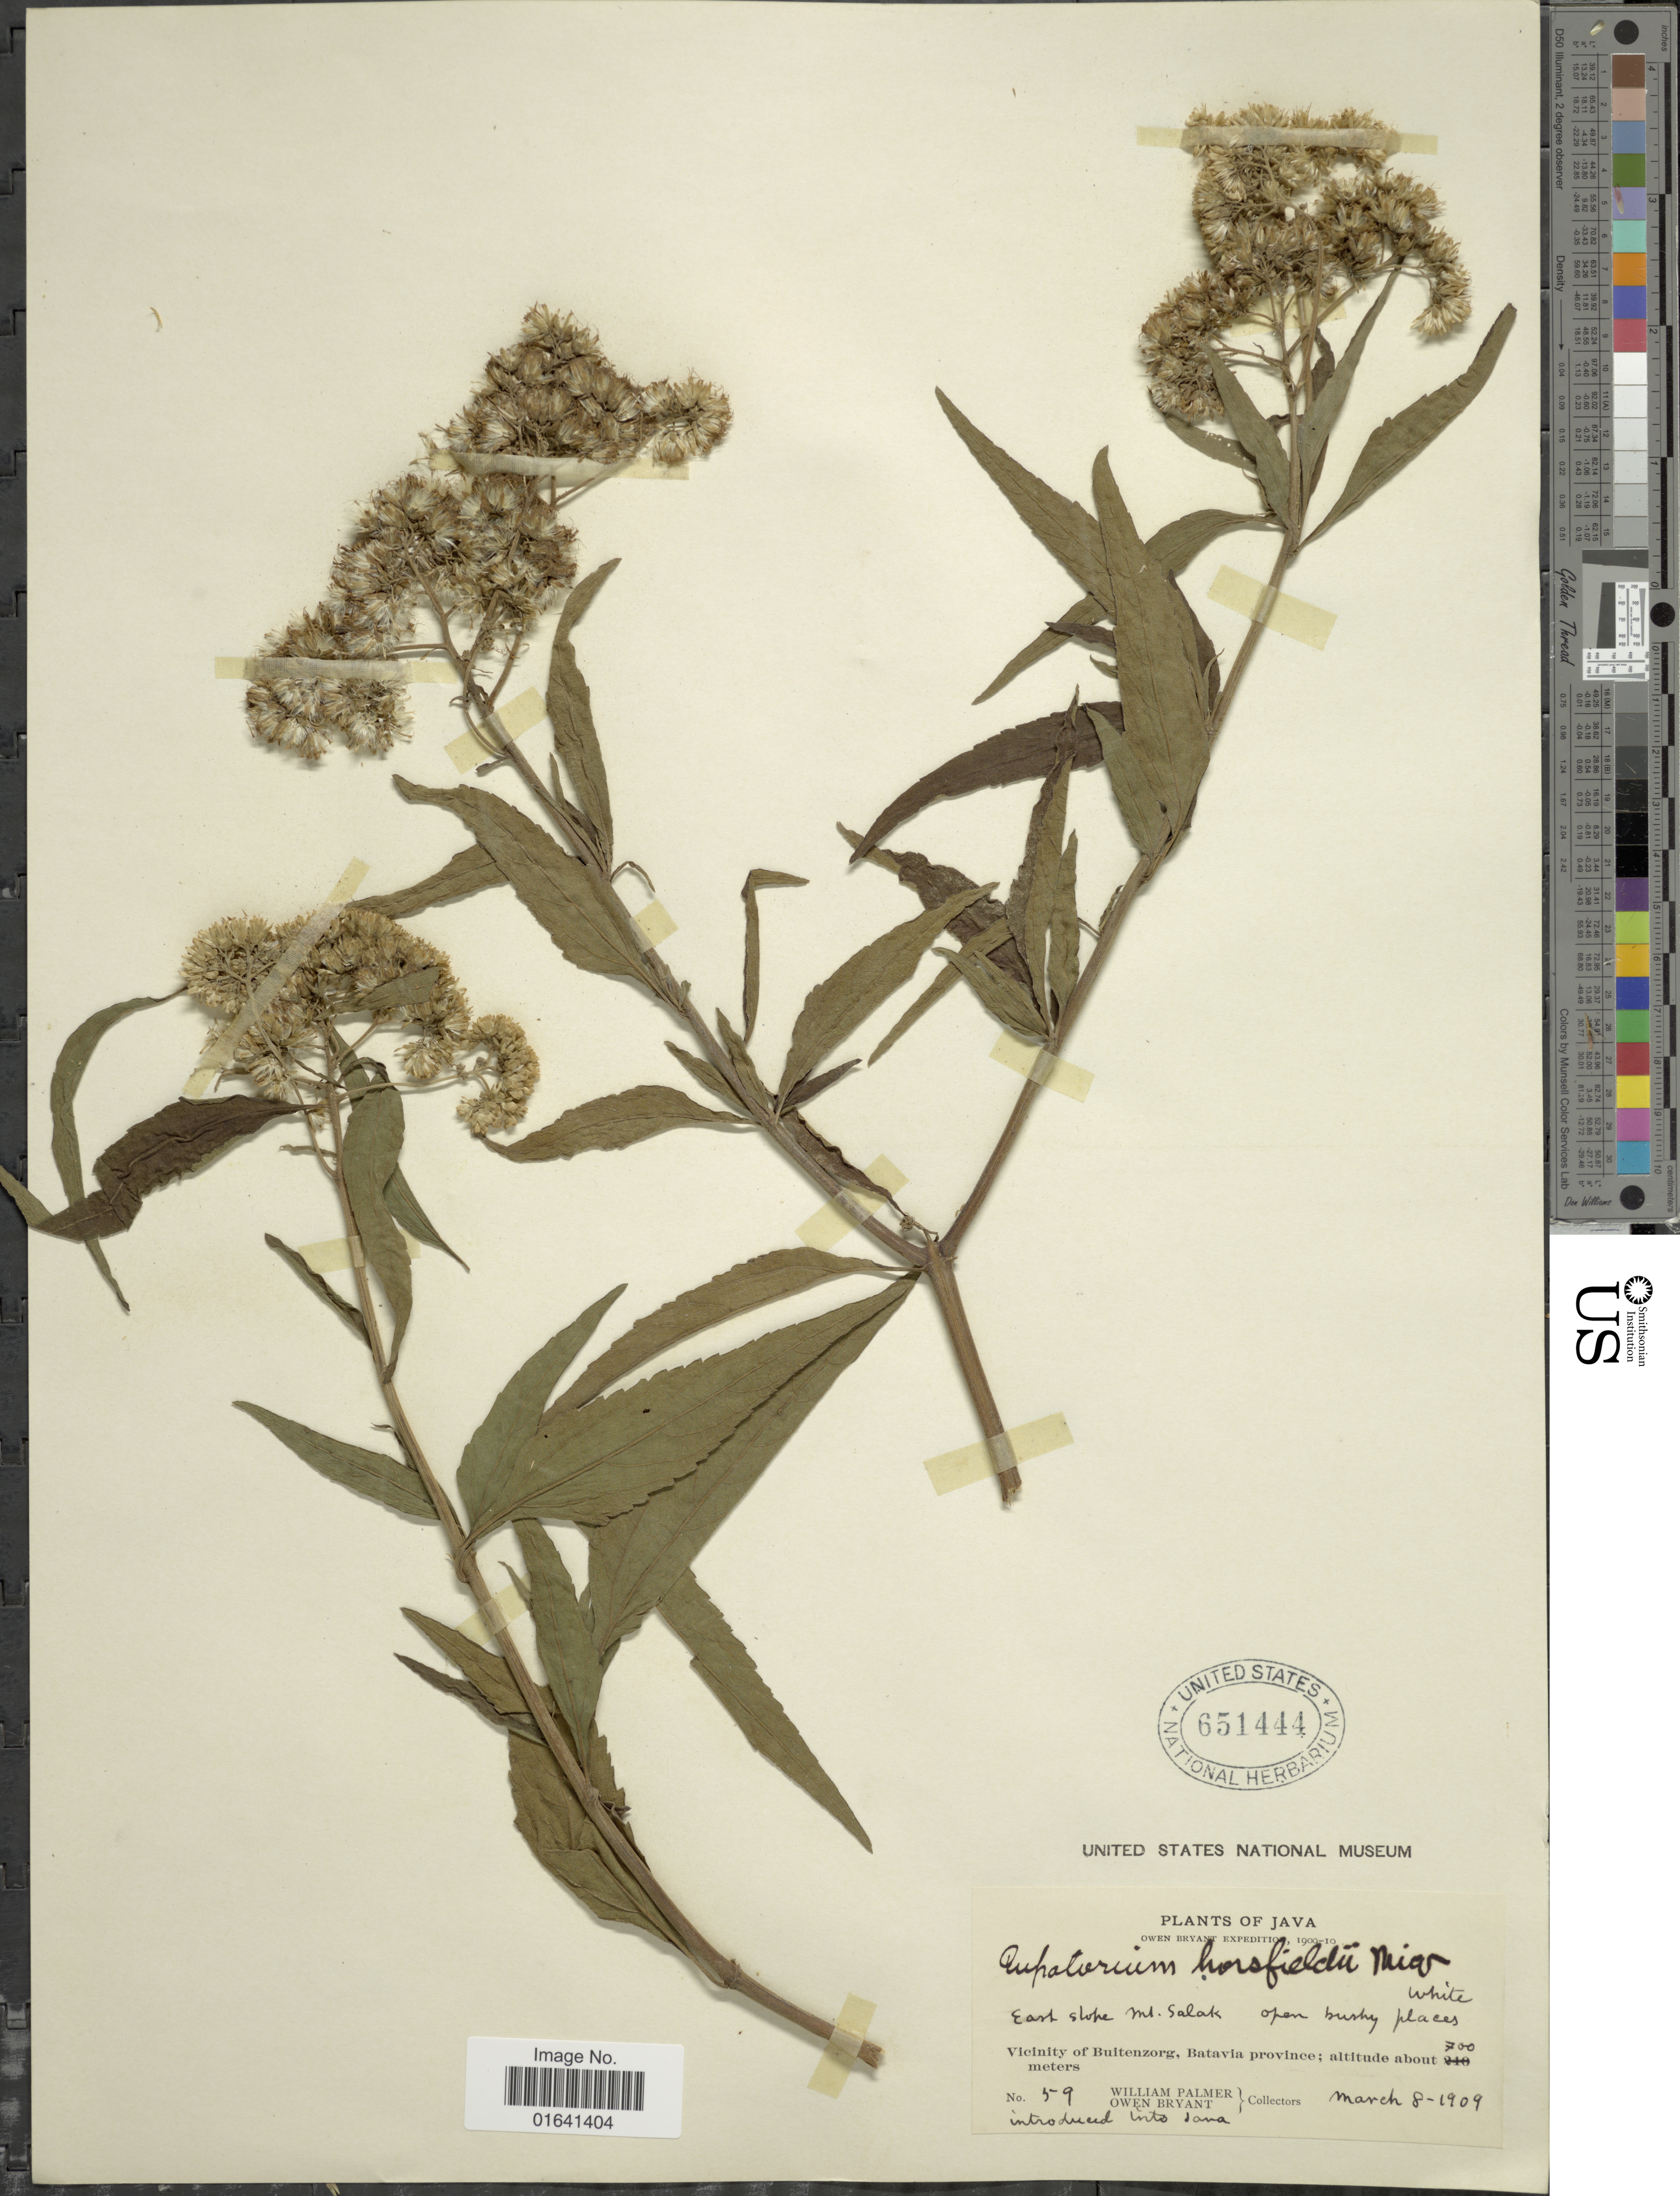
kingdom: Plantae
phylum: Tracheophyta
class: Magnoliopsida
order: Asterales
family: Asteraceae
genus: Austroeupatorium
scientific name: Austroeupatorium inulaefolium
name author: (Kunth) R.M. King & H. Rob.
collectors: W. Palmer & O. Bryant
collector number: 59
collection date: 1909-03-08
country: Indonesia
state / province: Java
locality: East slope Mt Salak, Open brushy places, Vicinity of Buitenzorg, batavia province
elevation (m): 700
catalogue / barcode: US 651444